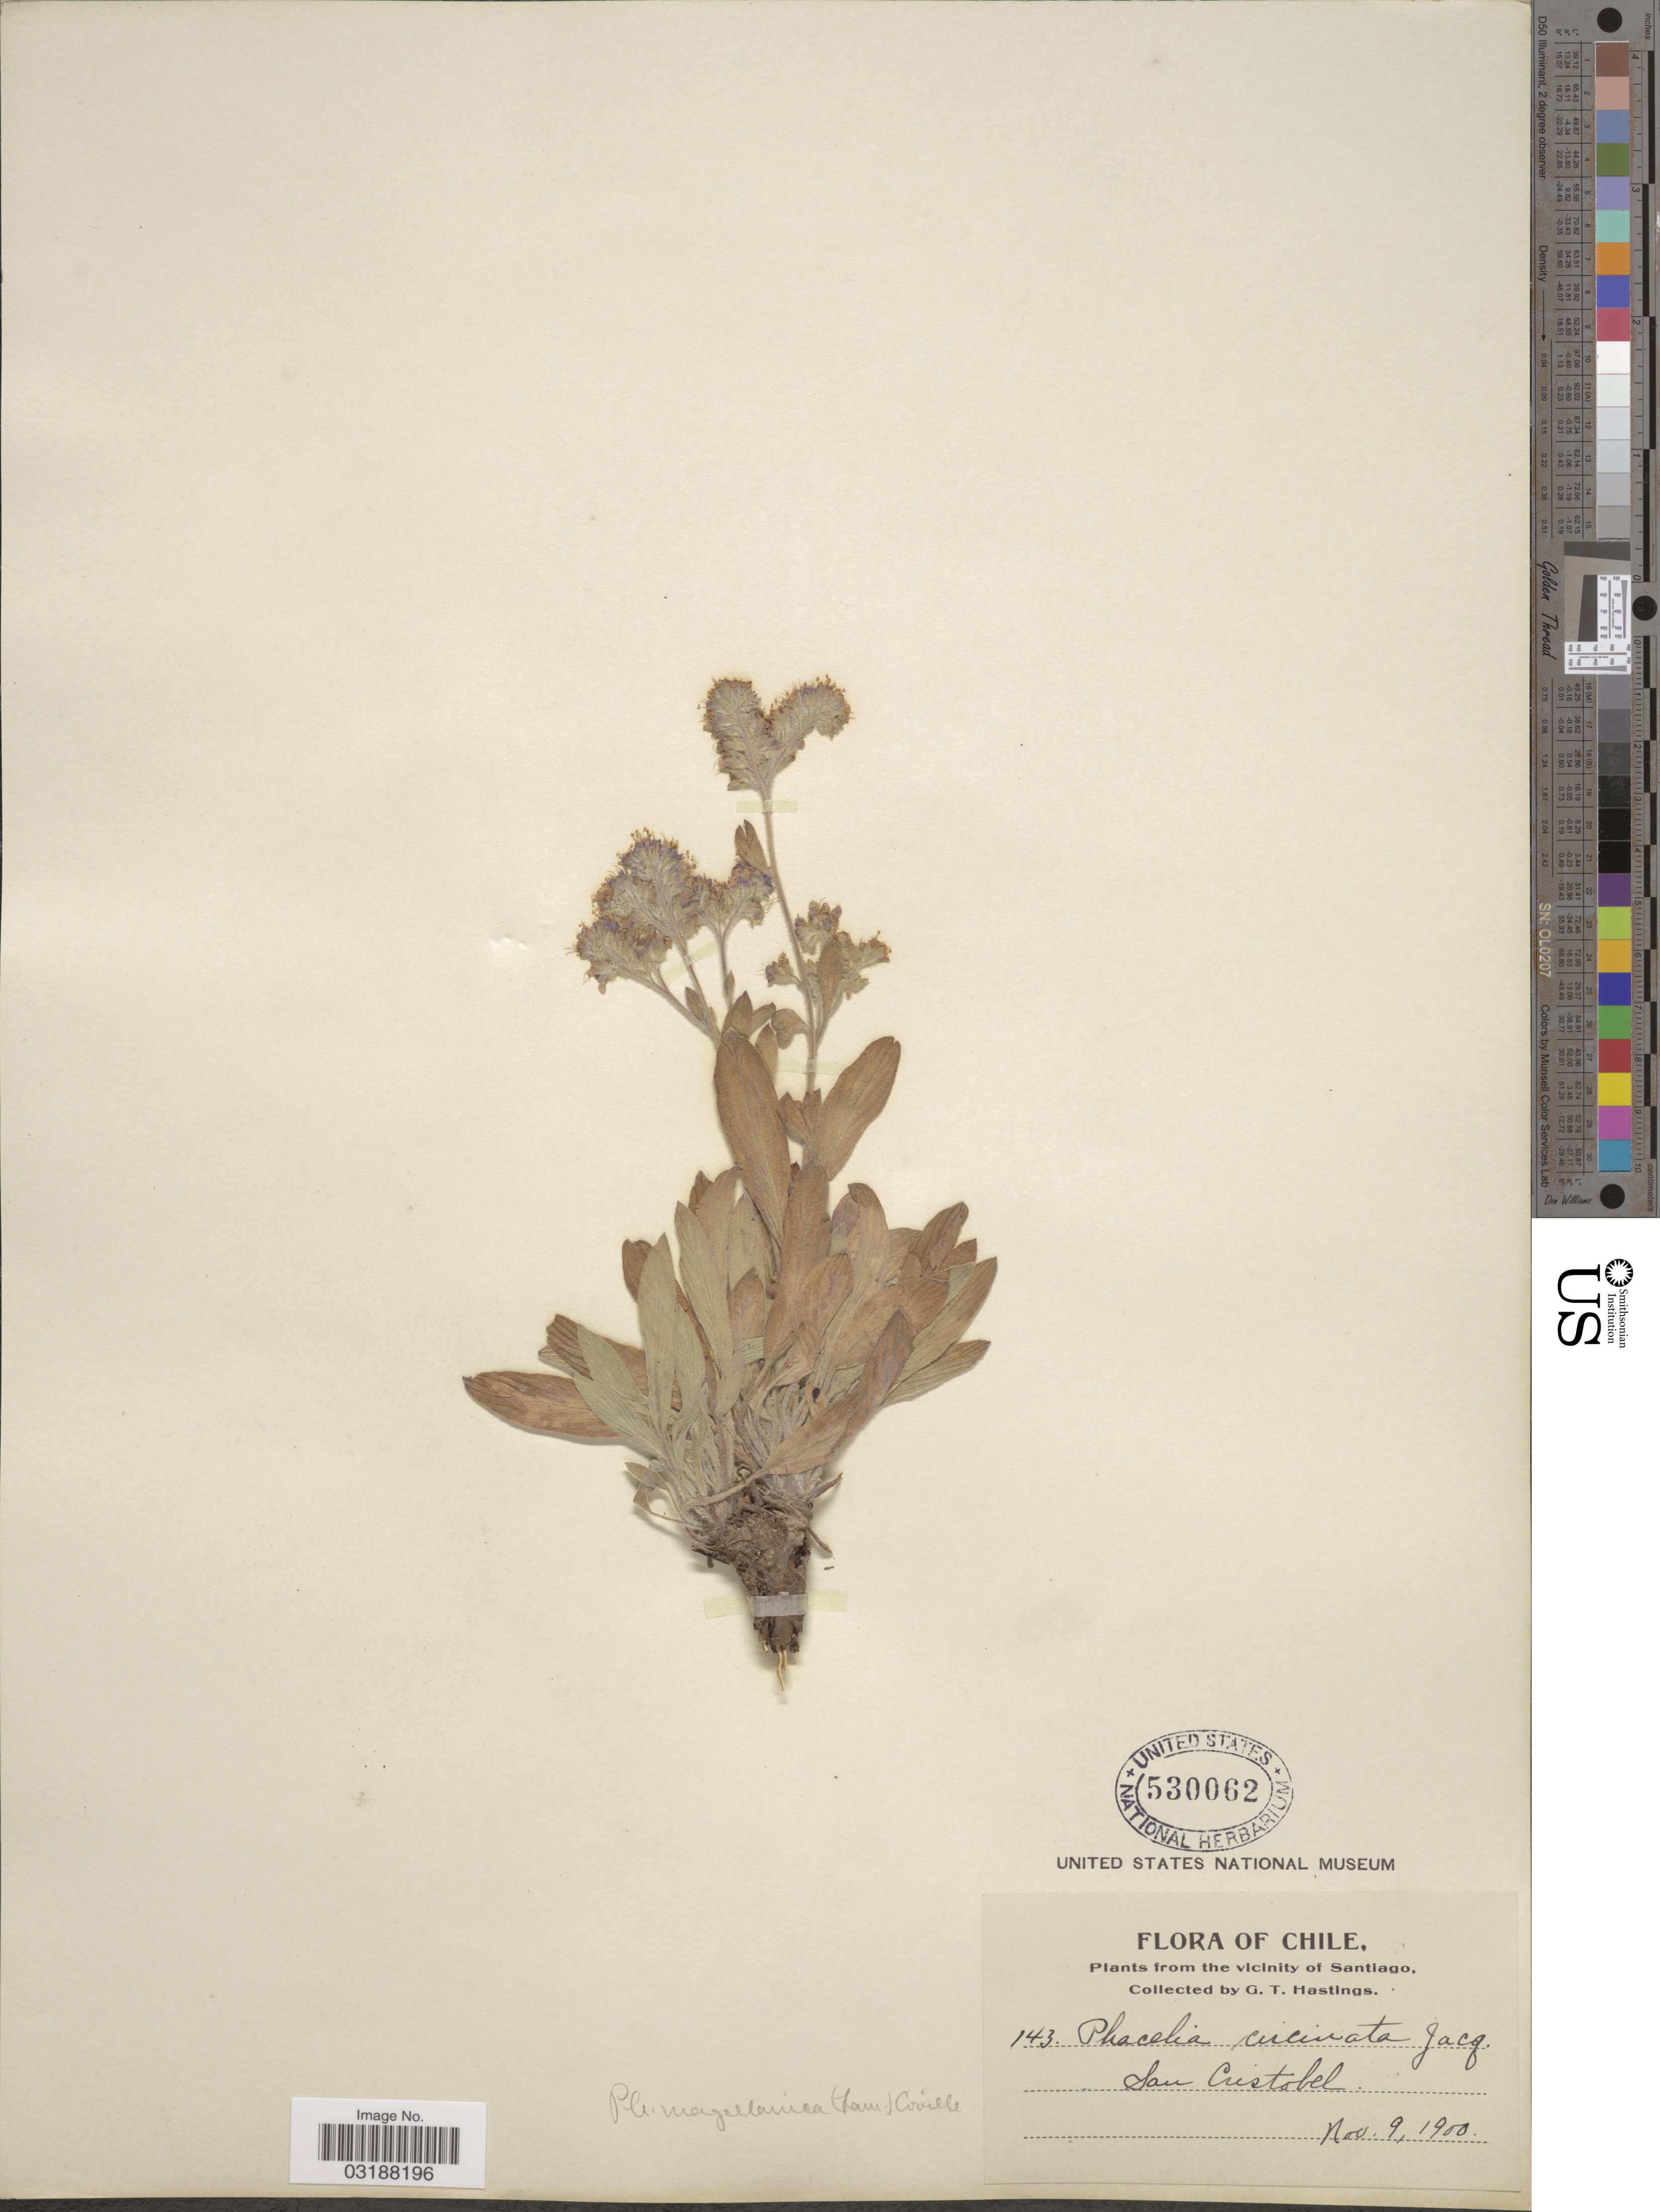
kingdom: Plantae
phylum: Tracheophyta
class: Magnoliopsida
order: Boraginales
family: Hydrophyllaceae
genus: Phacelia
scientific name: Phacelia magellanica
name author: (Lam.) Coville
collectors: G. Hastings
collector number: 143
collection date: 1900-11-09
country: Chile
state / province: Región Metropolitana (RM)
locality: The vicinity of Santiago, San Cristobal.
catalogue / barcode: US 530062